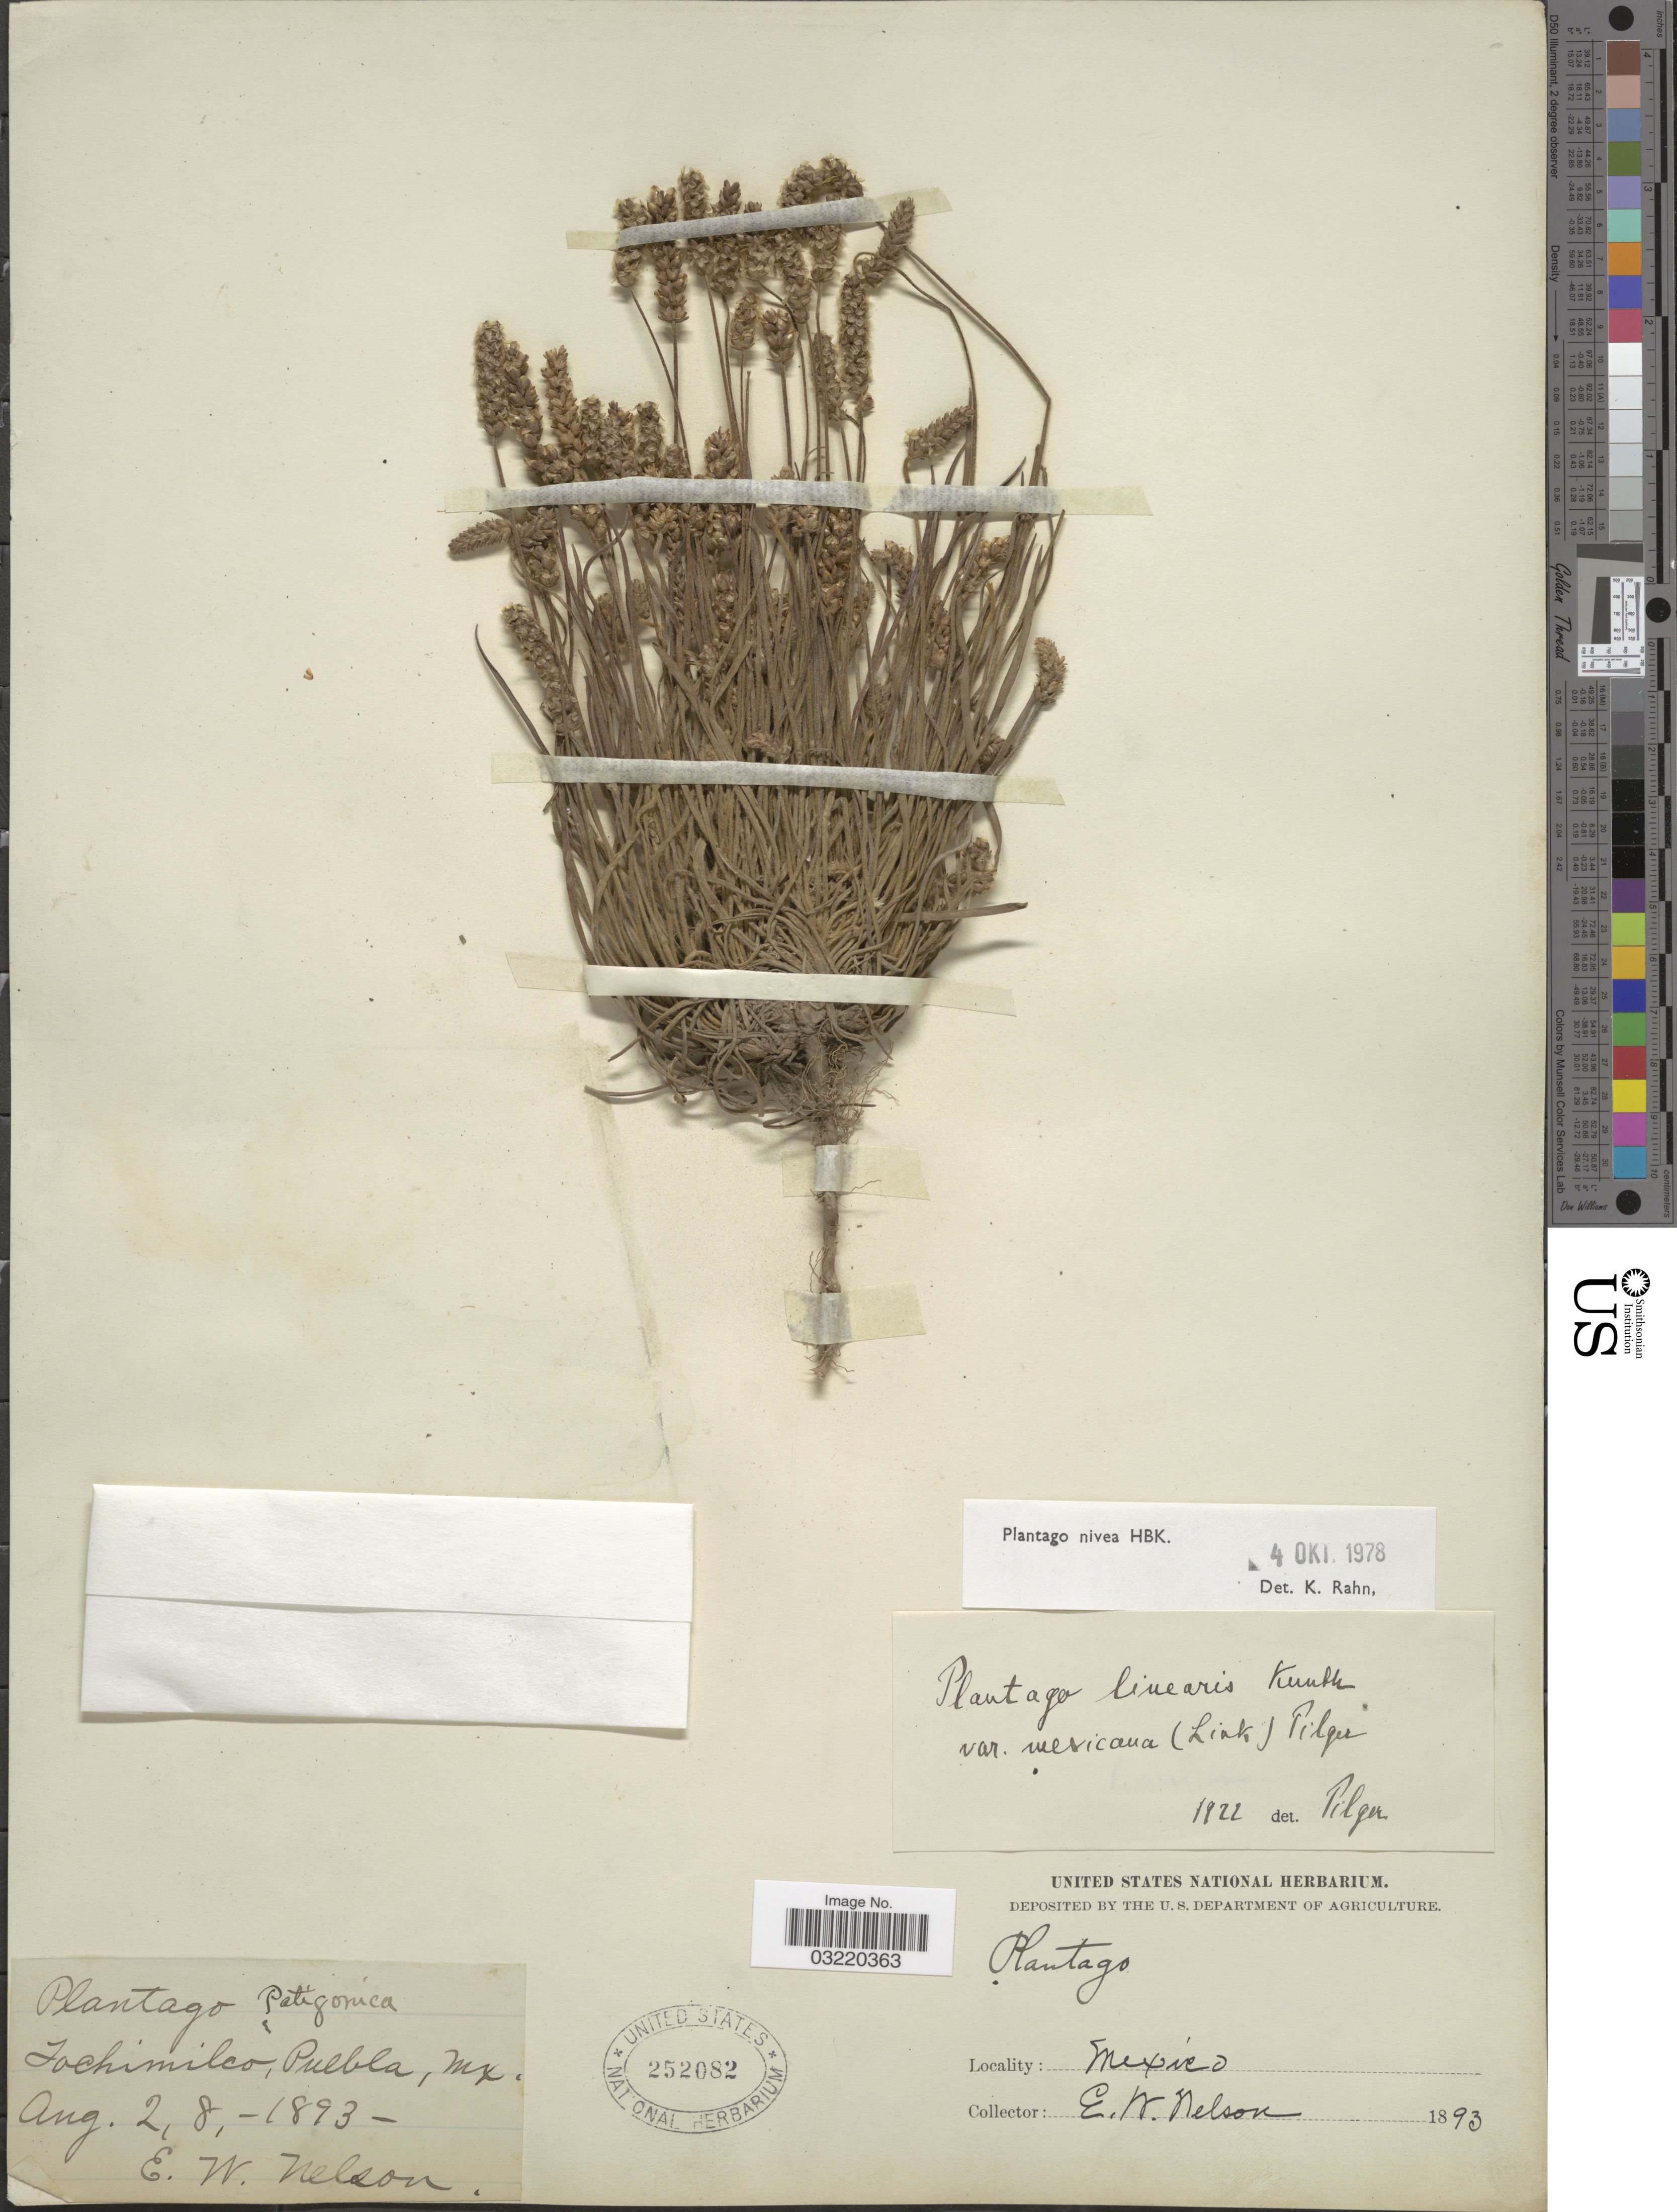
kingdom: Plantae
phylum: Tracheophyta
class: Magnoliopsida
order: Lamiales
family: Plantaginaceae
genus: Plantago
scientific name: Plantago nivea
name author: Kunth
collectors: E. W. Nelson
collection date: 1893-08-02/1893-08-08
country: Mexico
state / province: Puebla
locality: Tochimilco, Mx.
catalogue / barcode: US 252082